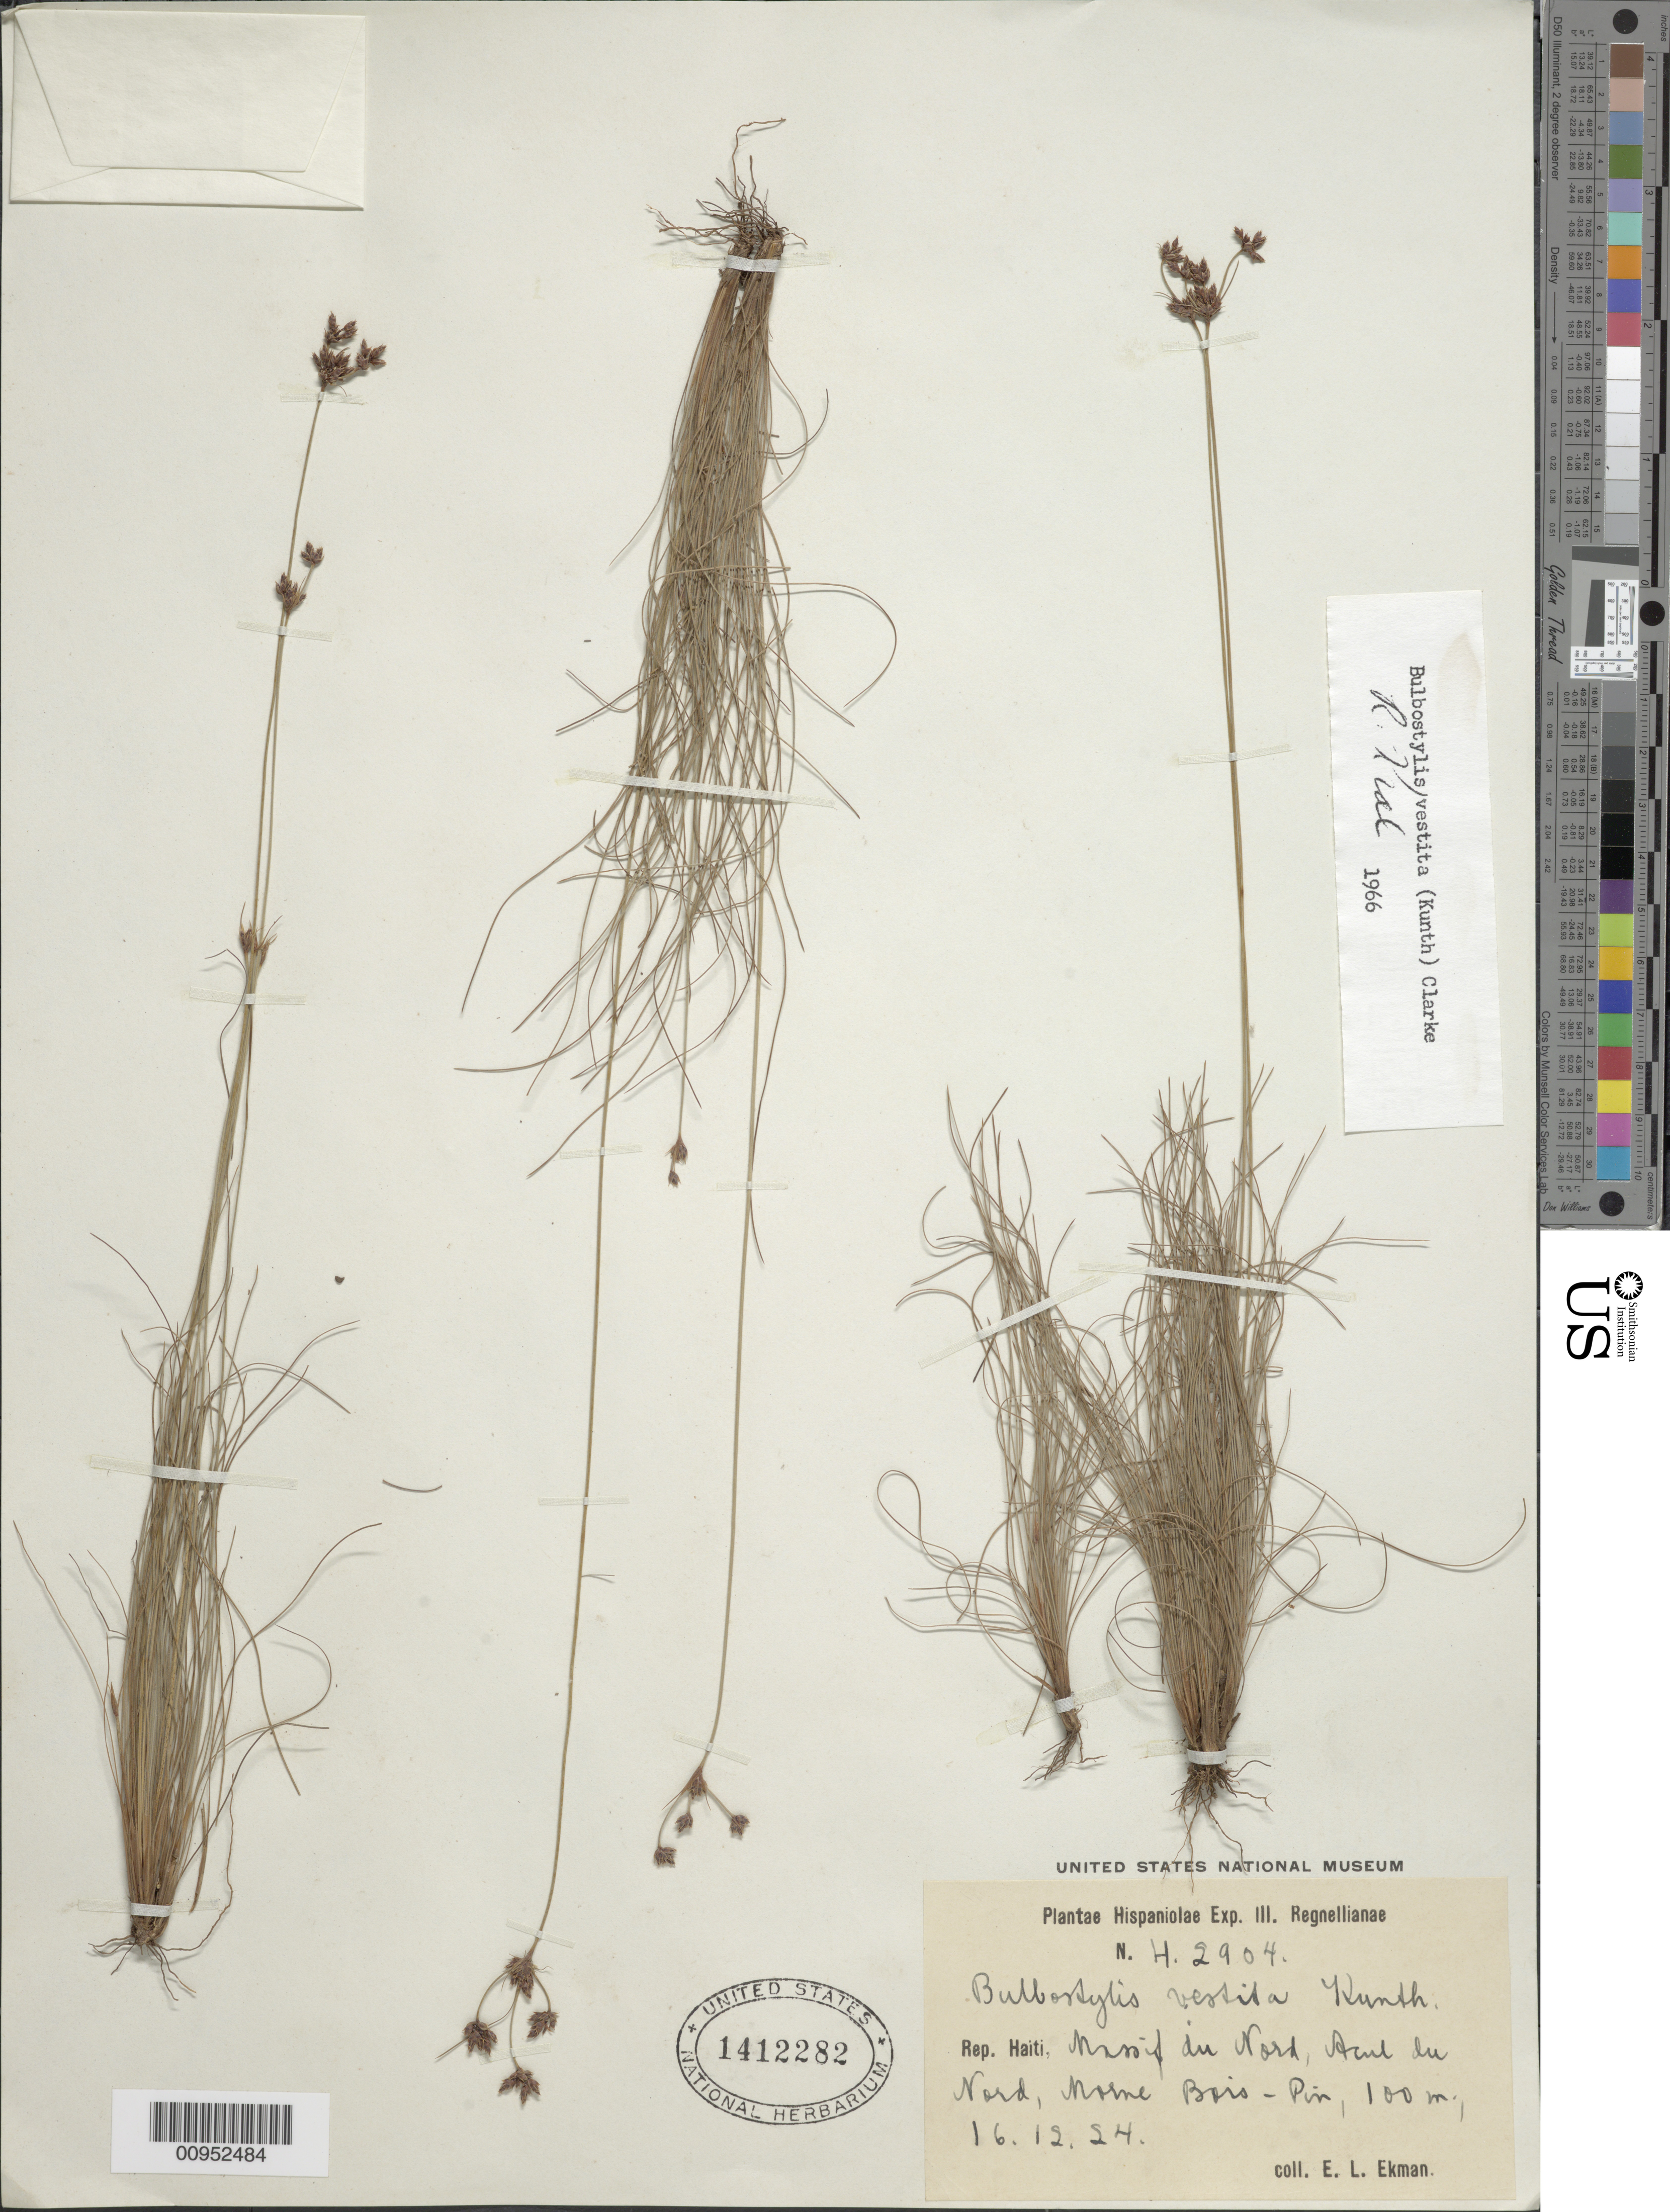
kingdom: Plantae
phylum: Tracheophyta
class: Liliopsida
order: Poales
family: Cyperaceae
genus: Bulbostylis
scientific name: Bulbostylis vestita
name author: (Kunth) C.B. Clarke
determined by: Kral, Robert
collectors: E. L. Ekman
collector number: H 2904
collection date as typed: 16 Dec 1924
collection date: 1924-12-16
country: Haiti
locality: Massif du Nord, "Acul" du Nord, Morne Bois Pir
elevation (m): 100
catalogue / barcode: US 1412282